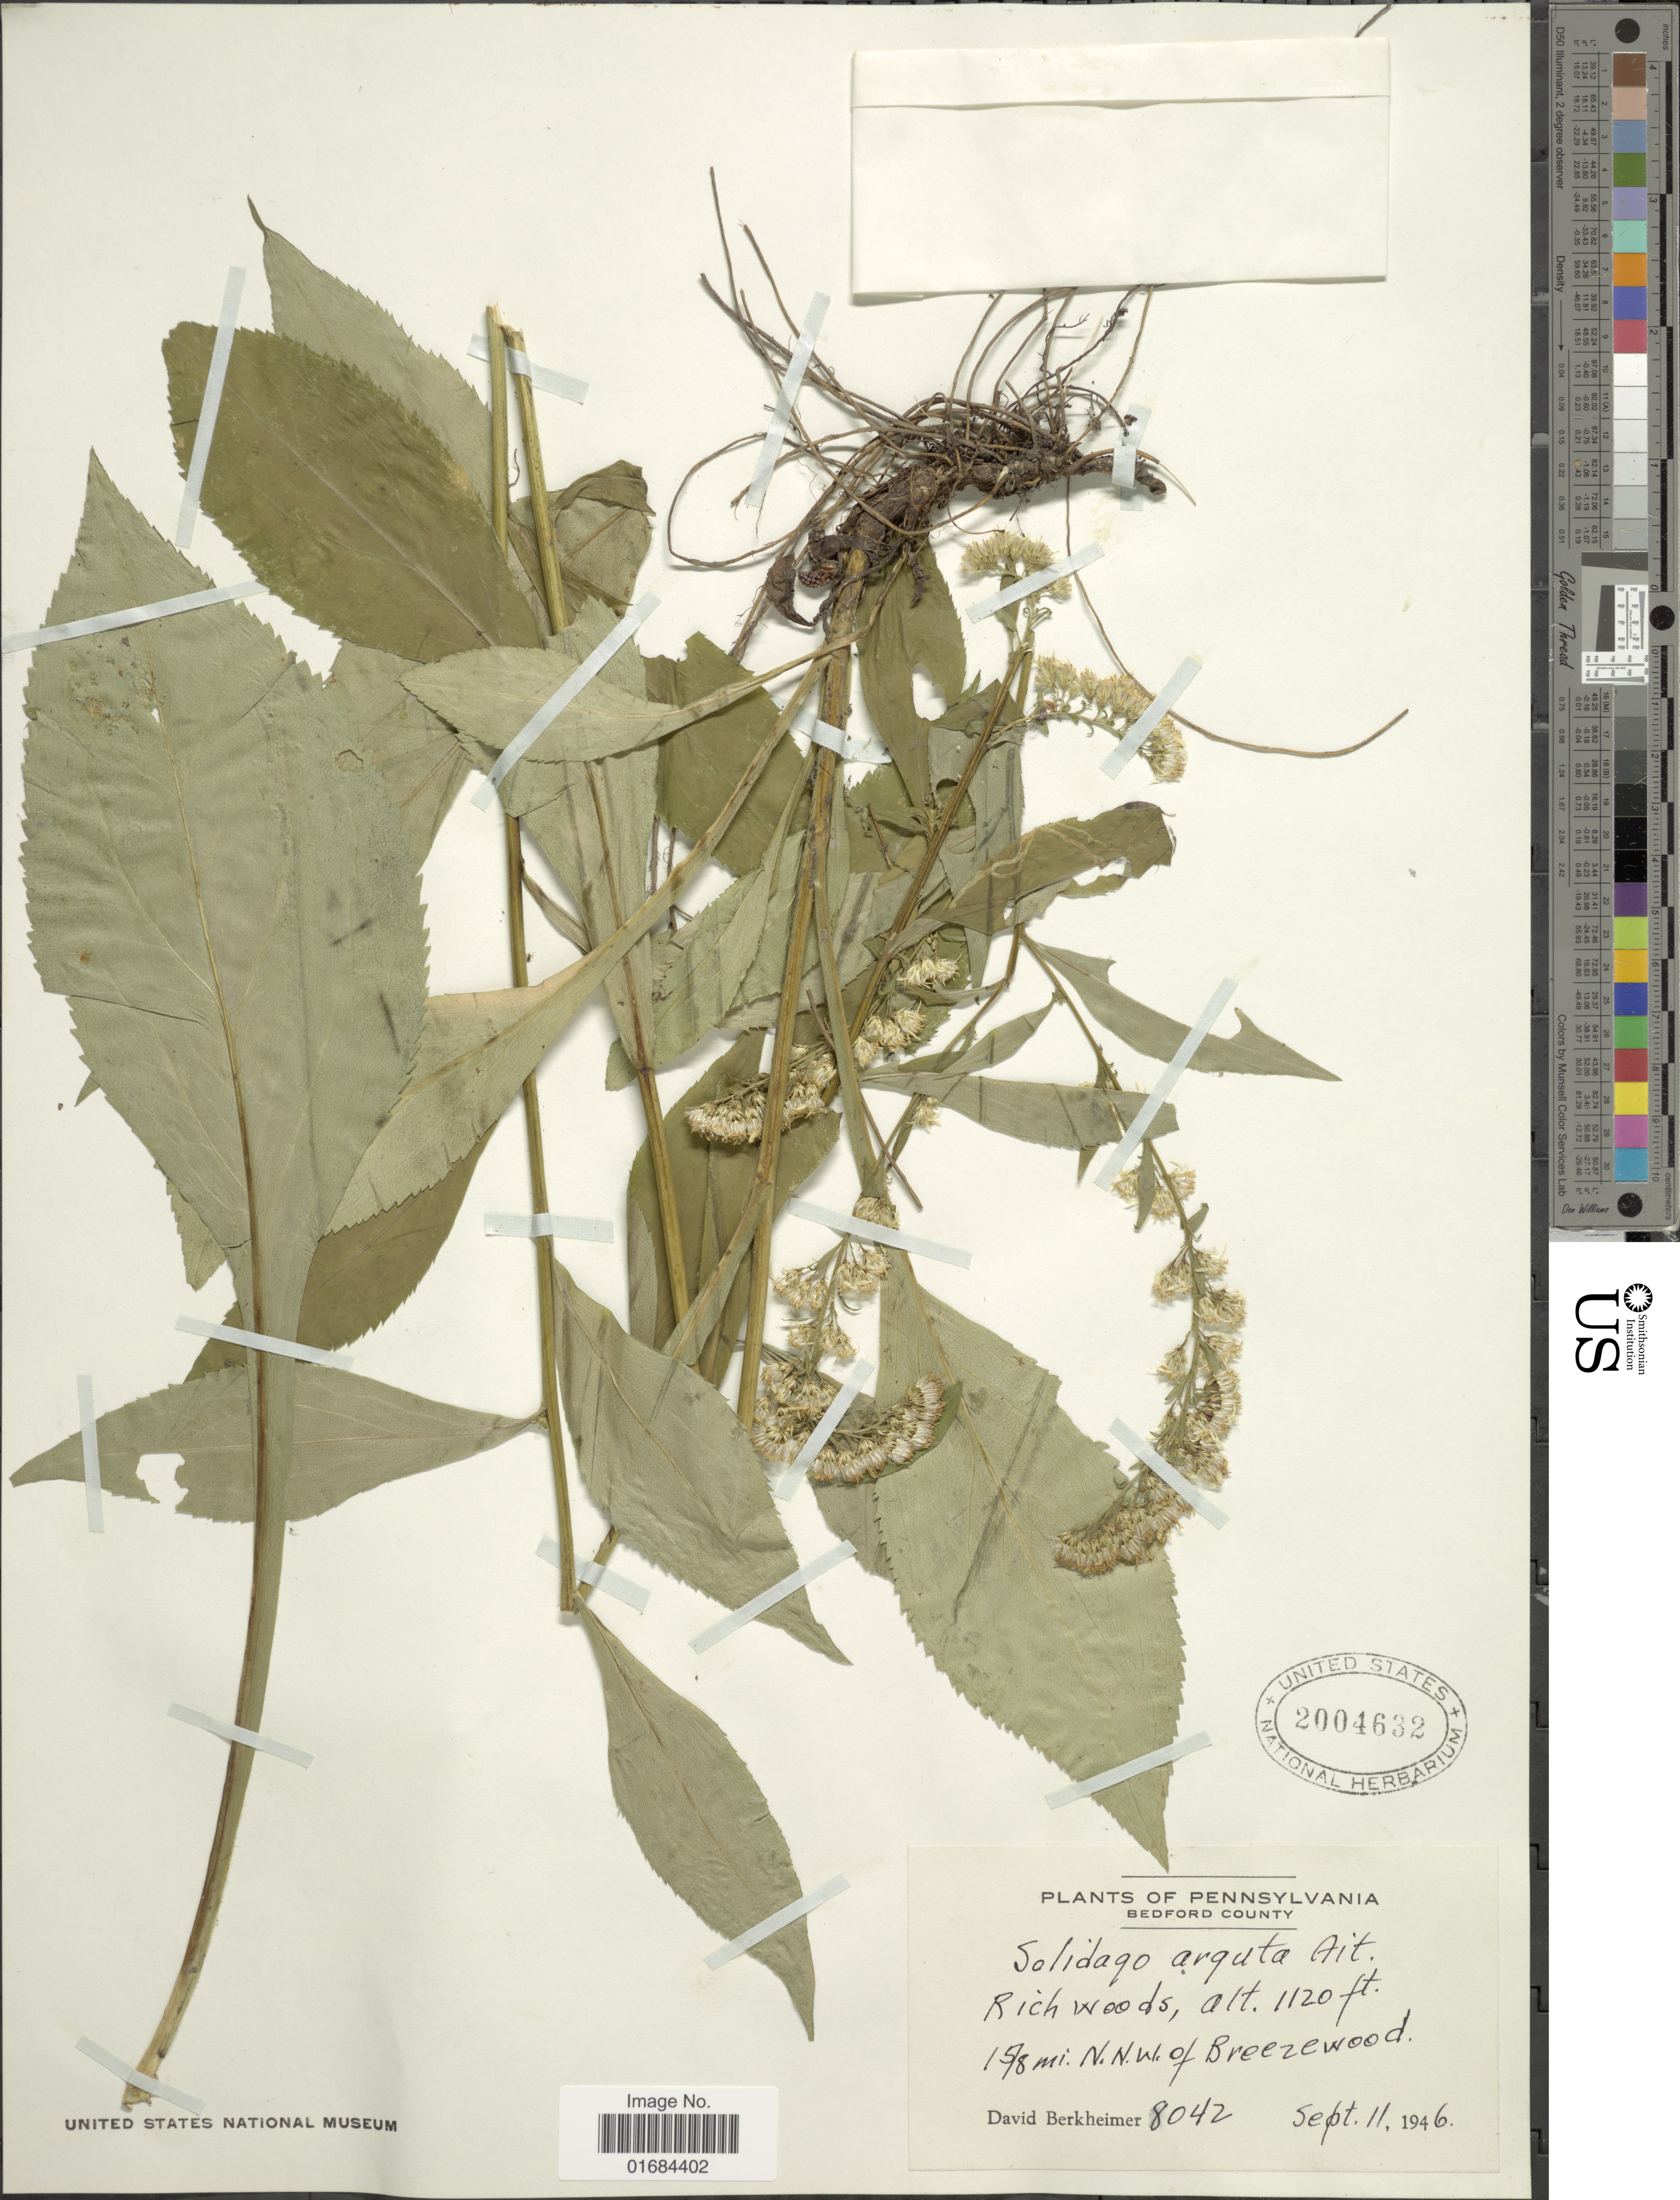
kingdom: Plantae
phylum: Tracheophyta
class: Magnoliopsida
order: Asterales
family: Asteraceae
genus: Solidago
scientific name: Solidago arguta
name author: Aiton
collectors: D. Berkheimer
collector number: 8042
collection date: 1946-09-11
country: United States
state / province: Pennsylvania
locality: Bedford County, Rich woods, 15/8 mi N.N.W. of Breezewood.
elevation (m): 341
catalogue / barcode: US 2004632